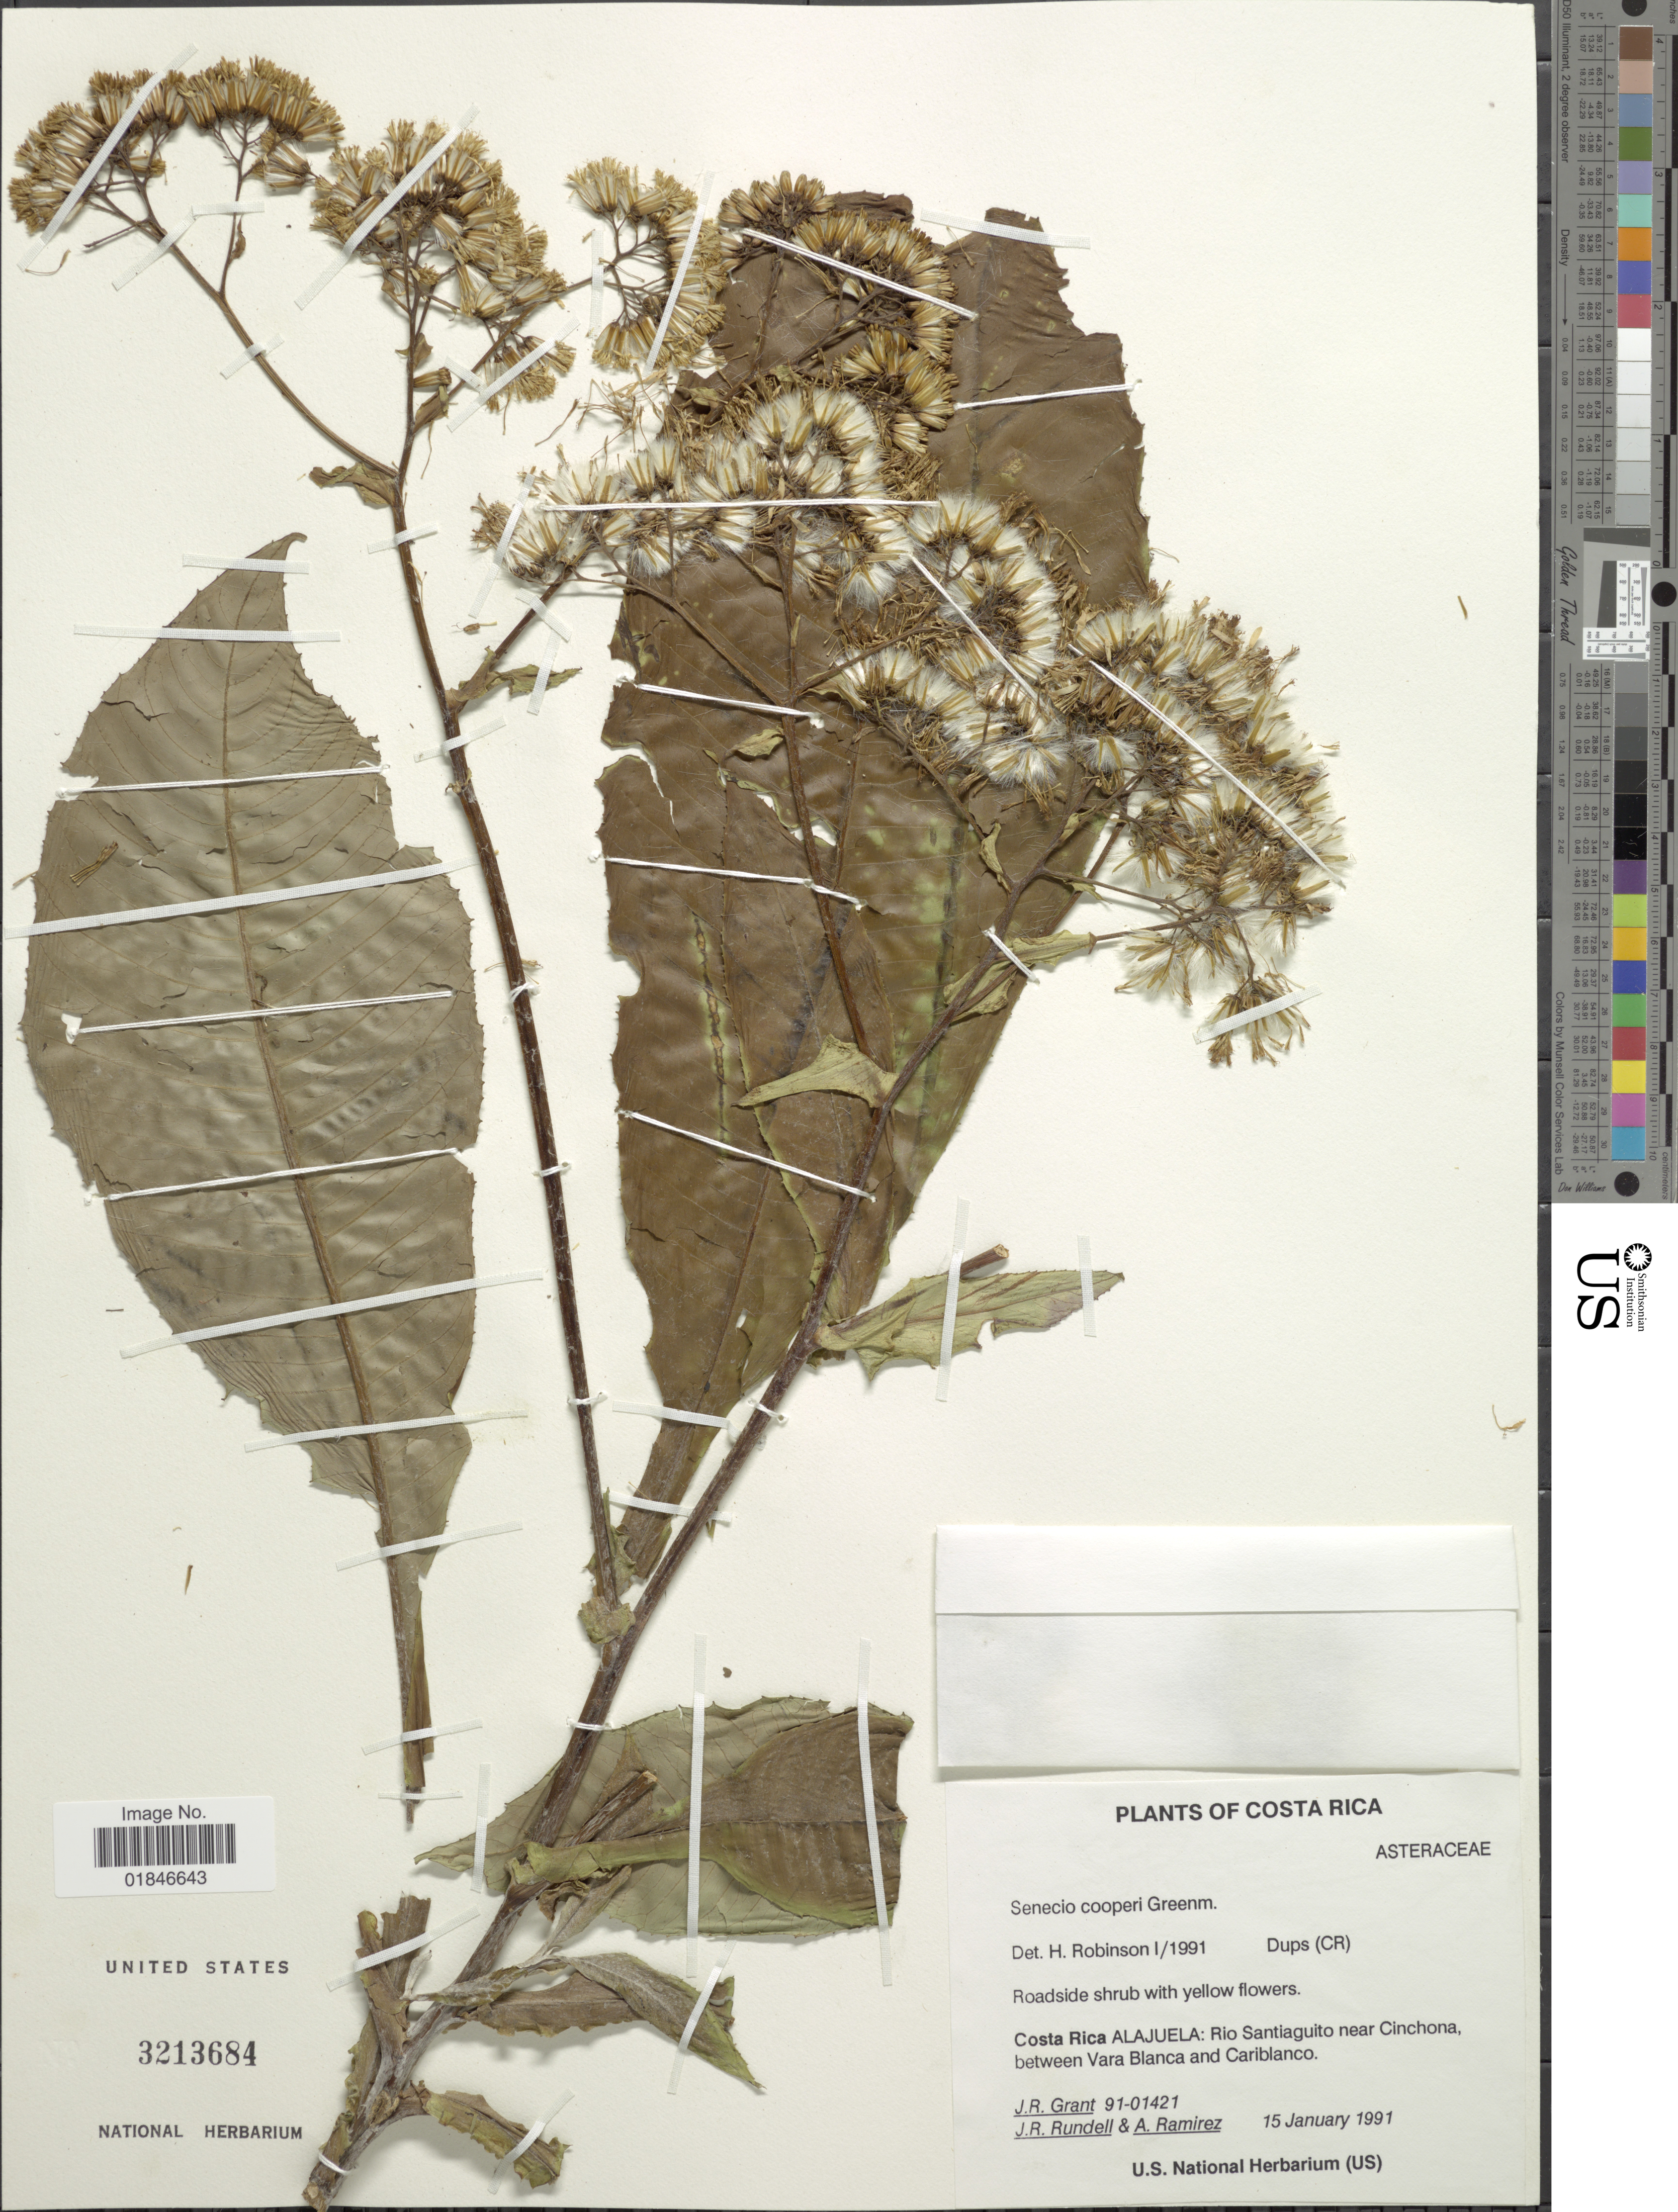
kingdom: Plantae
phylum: Tracheophyta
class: Magnoliopsida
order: Asterales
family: Asteraceae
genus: Jessea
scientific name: Jessea megaphylla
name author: (Greenm.) H. Rob. & Cuatrec.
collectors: J. Grant, J. R. Rundell & A. Ramirez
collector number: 91-01421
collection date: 1991-01-15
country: Costa Rica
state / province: Alajuela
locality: Costa Rica Alajuela: Rio Santiaguito near Cinchona, between Vara Blanca and Cariblanco.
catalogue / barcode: US 3123684